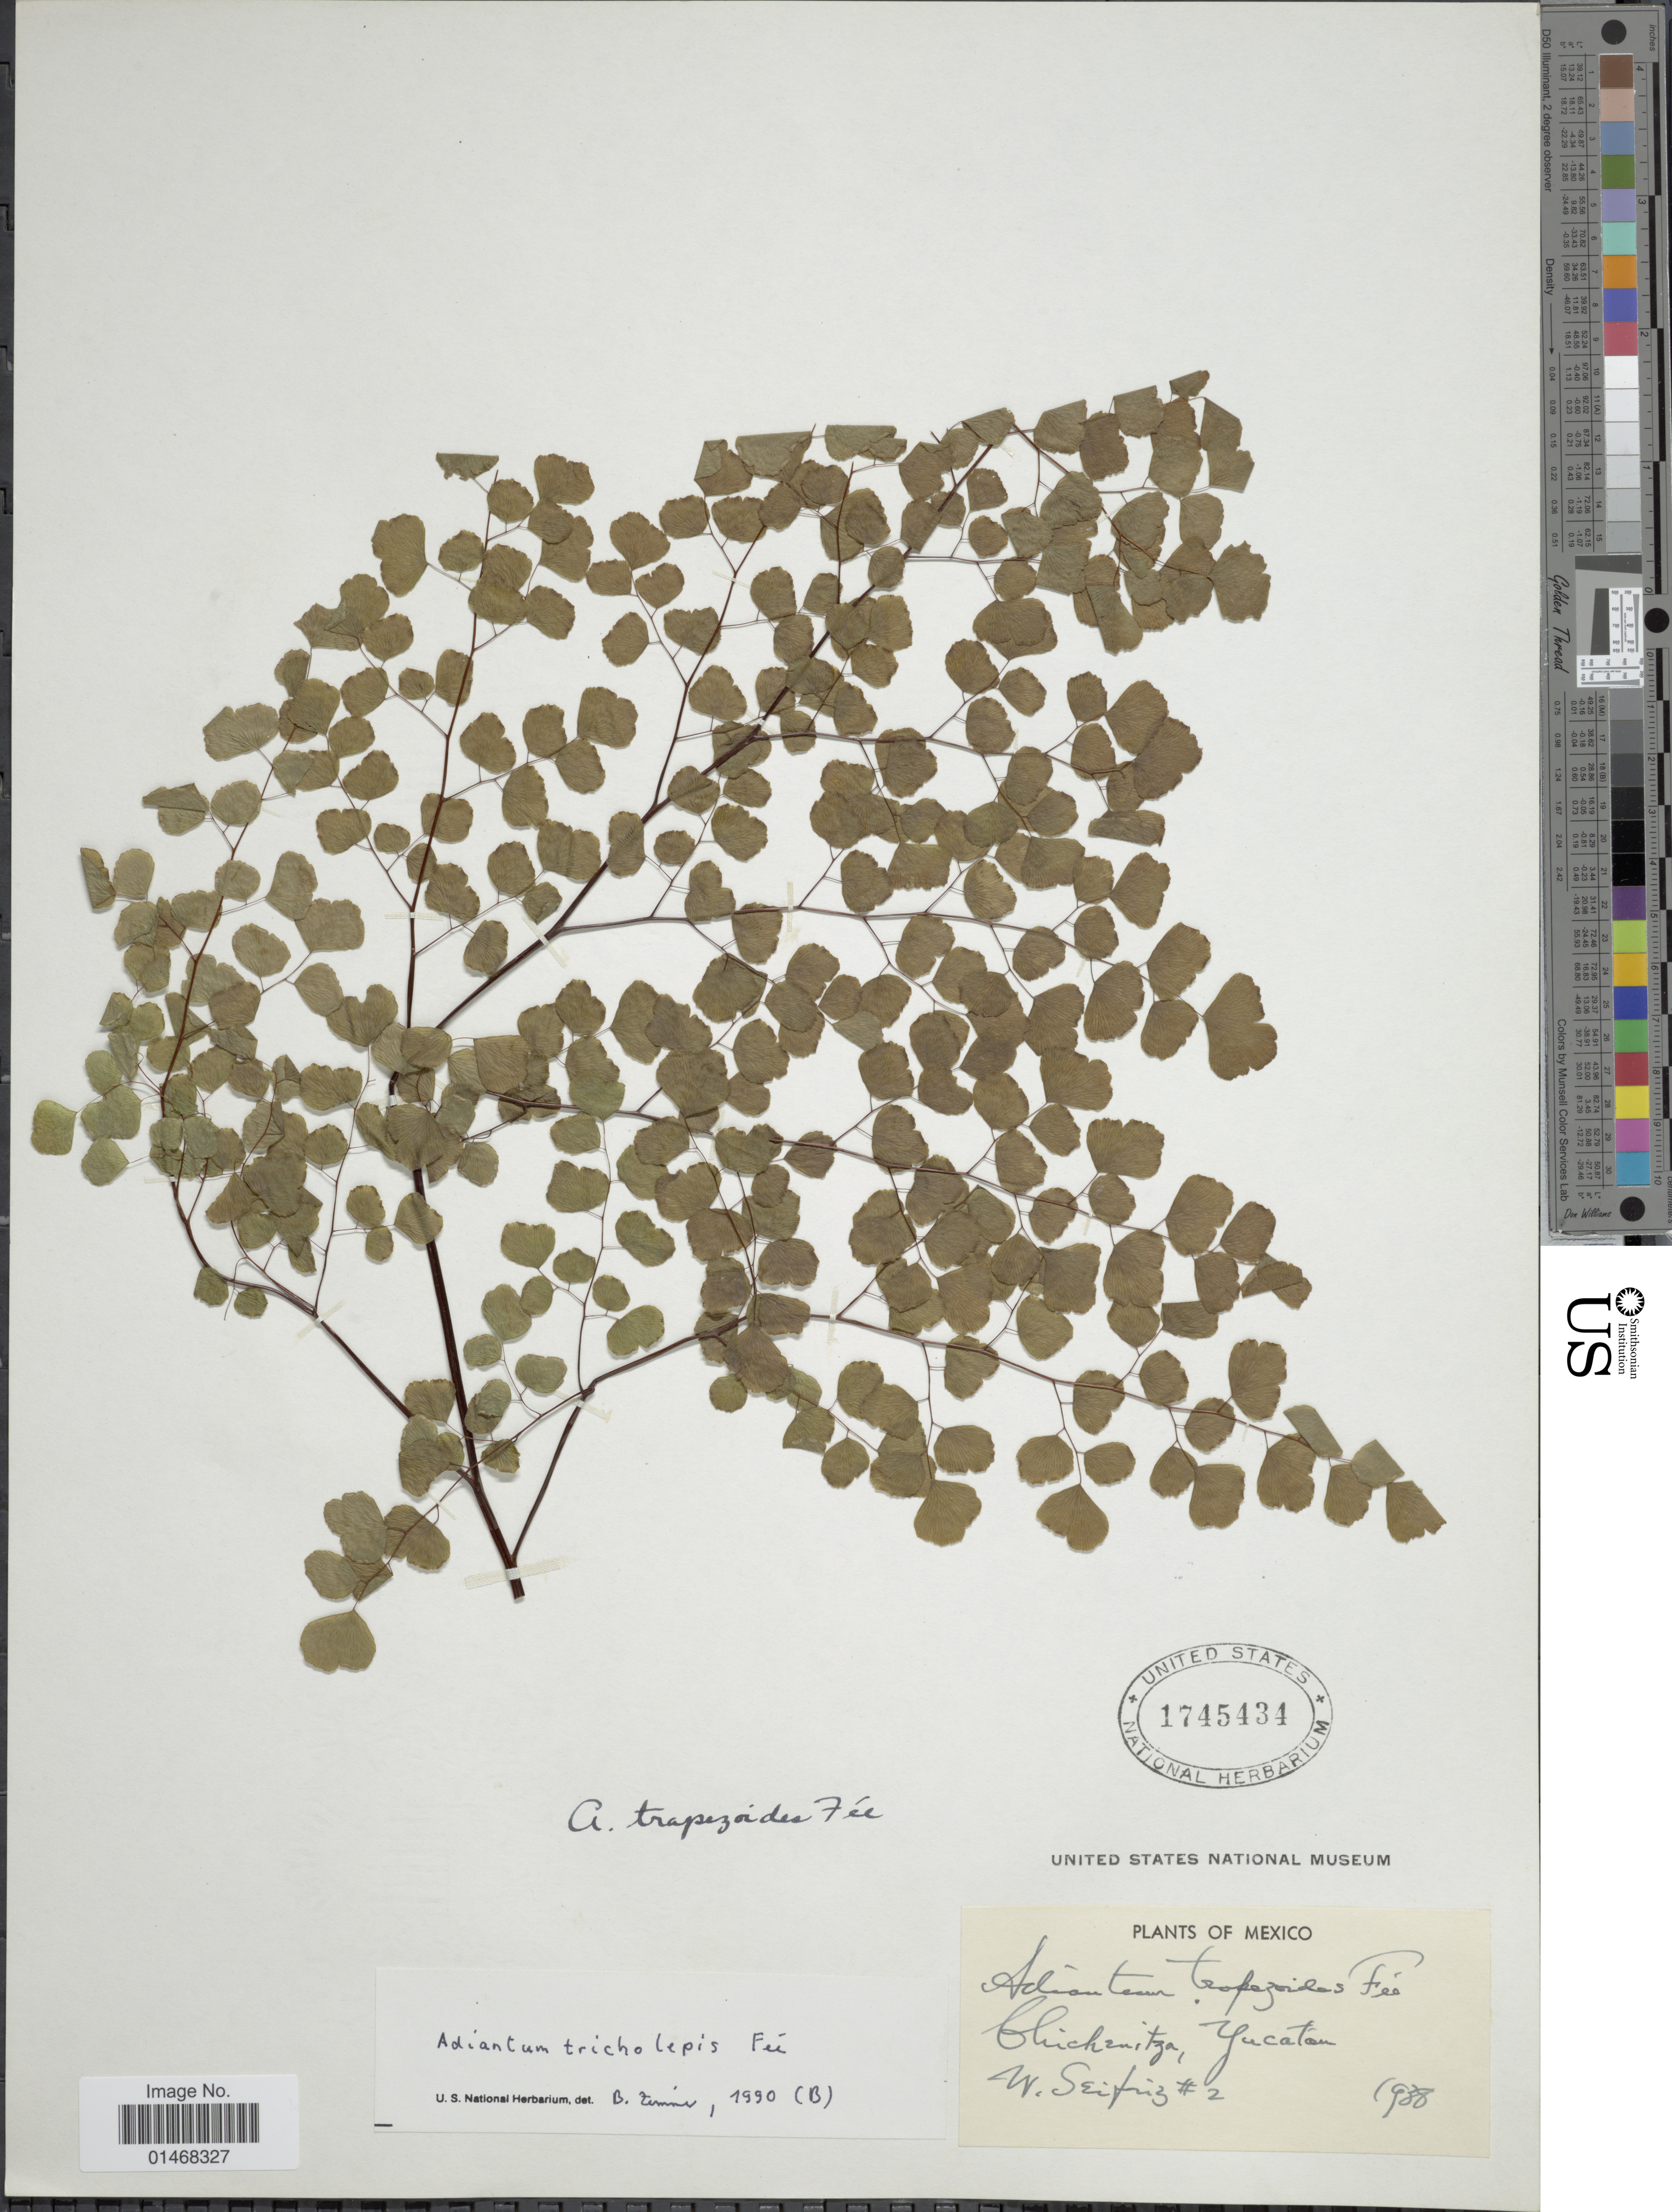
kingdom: Plantae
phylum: Tracheophyta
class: Polypodiopsida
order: Polypodiales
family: Pteridaceae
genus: Adiantum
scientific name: Adiantum tricholepis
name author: Fée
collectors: W. Seifriz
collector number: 2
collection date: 1938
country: Mexico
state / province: Yucatán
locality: Chichenitza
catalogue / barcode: US 1745434